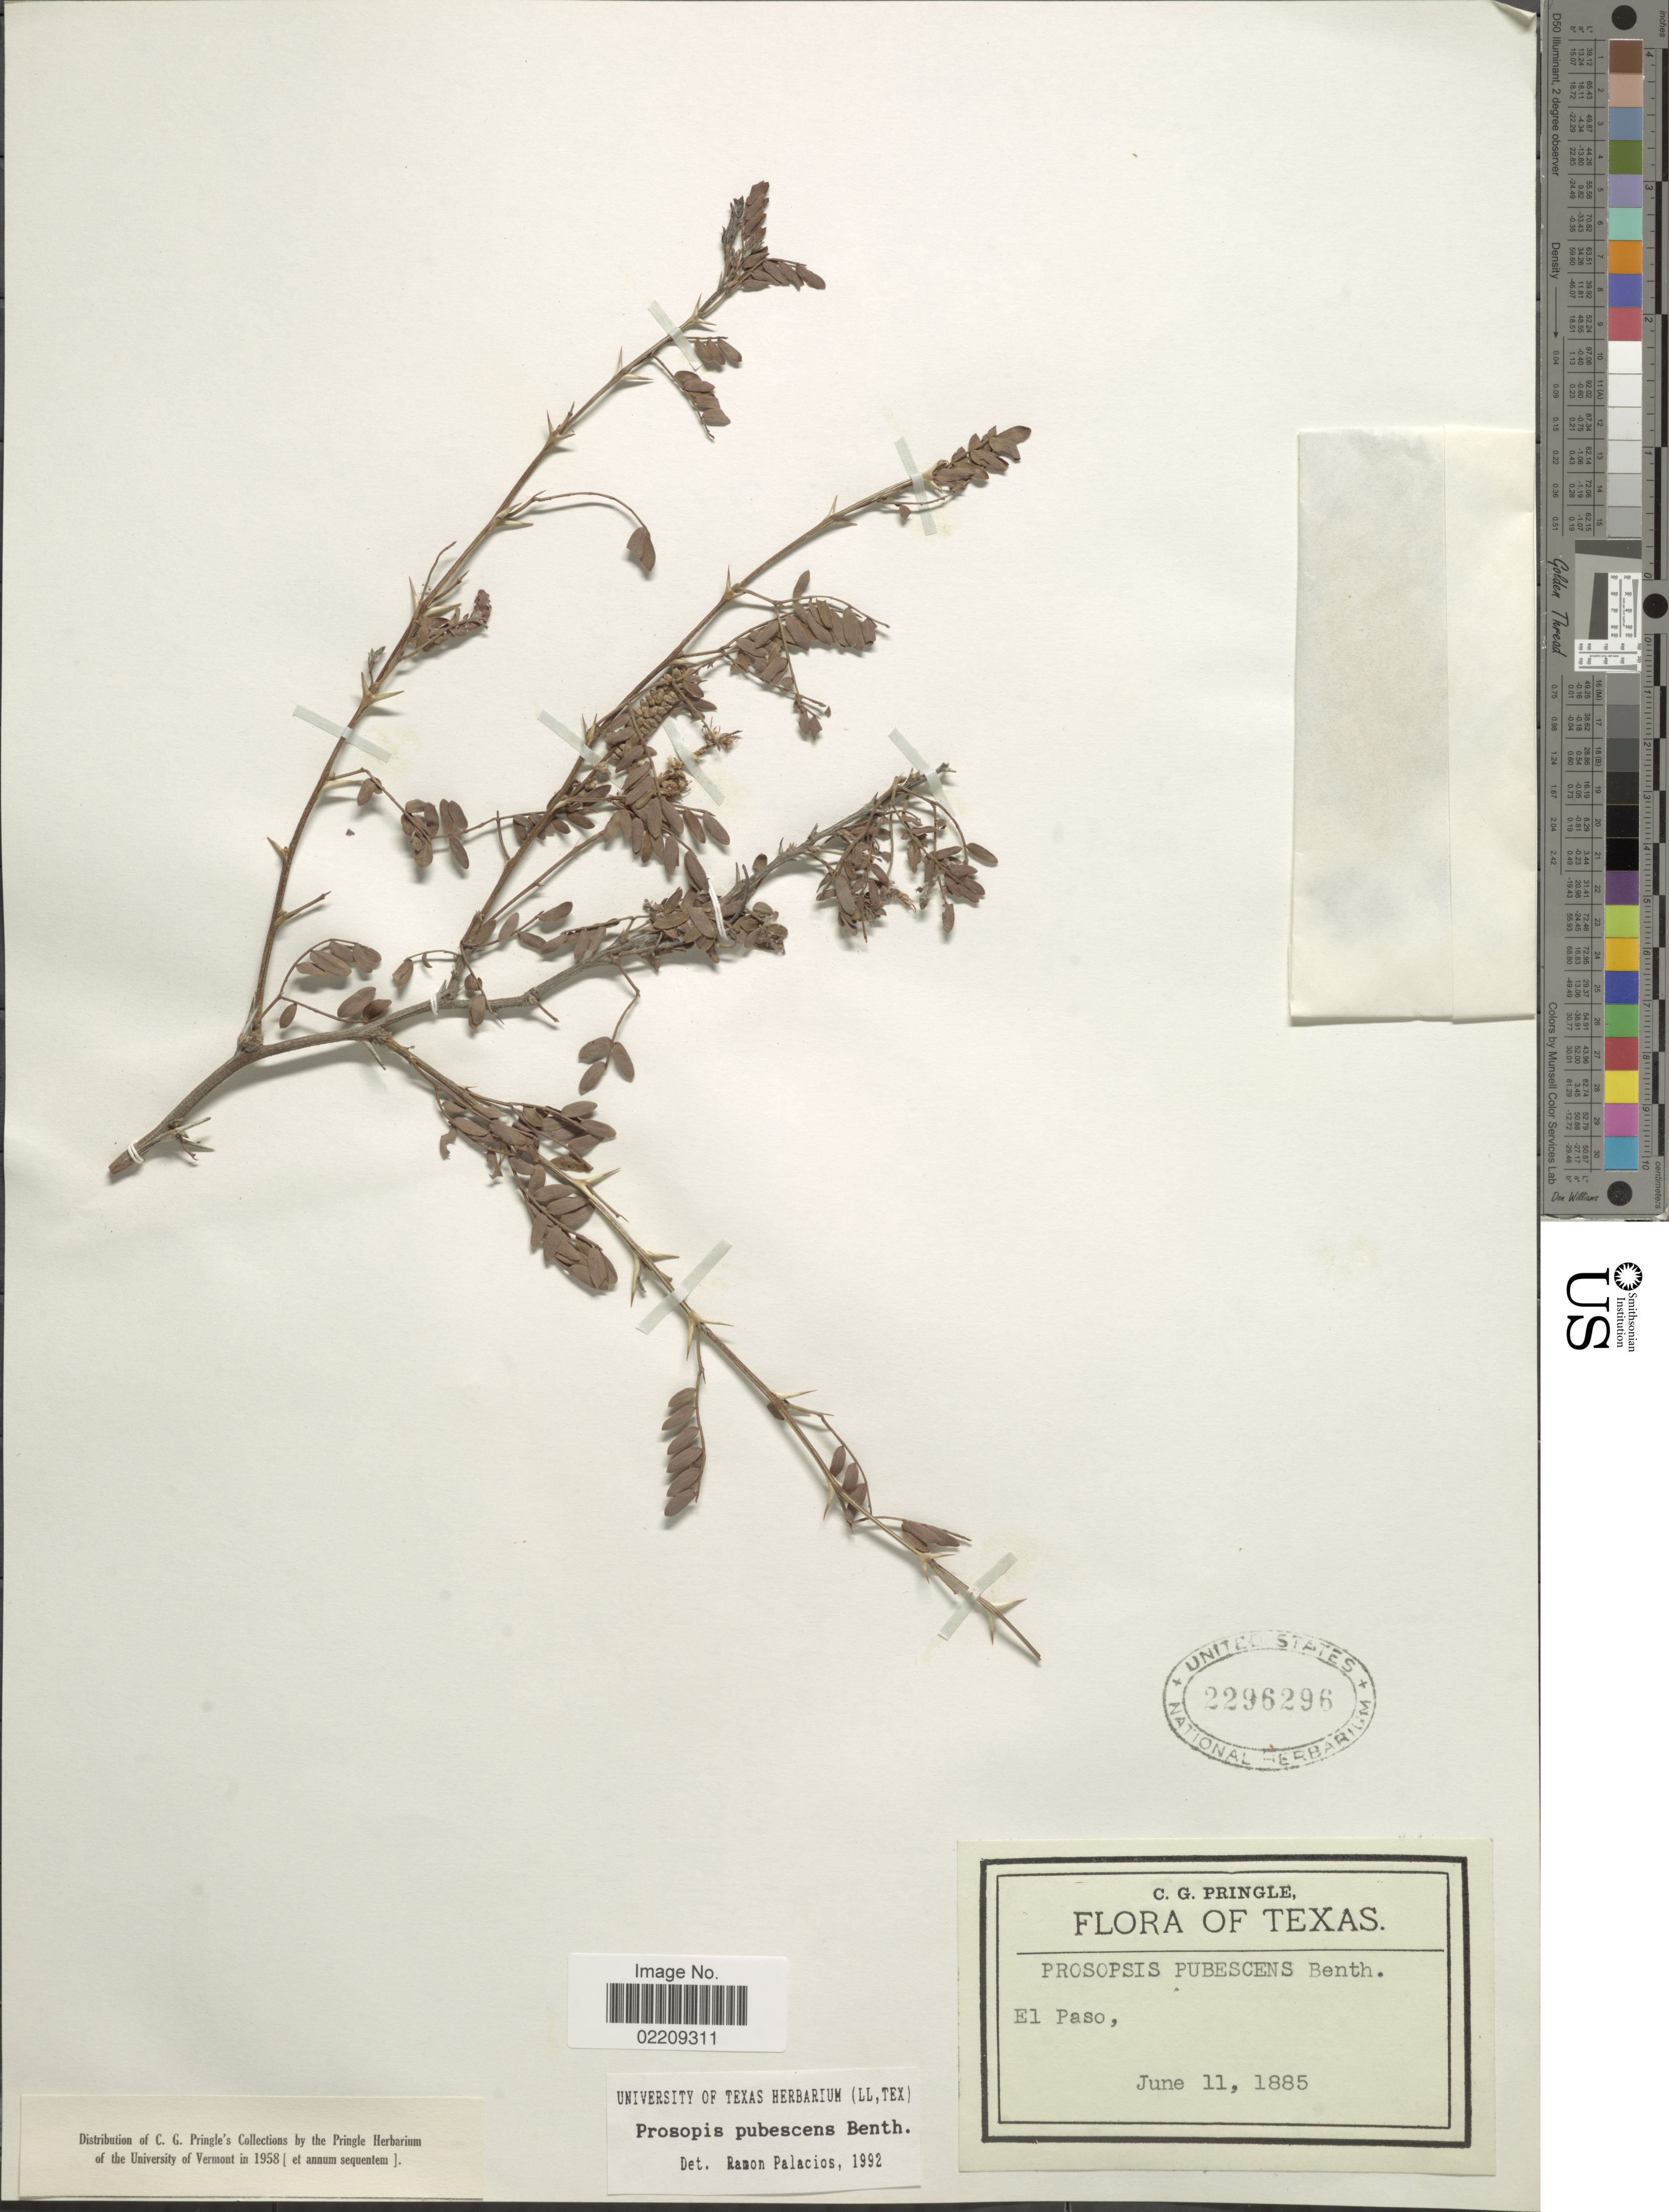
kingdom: Plantae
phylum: Tracheophyta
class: Magnoliopsida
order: Fabales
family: Fabaceae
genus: Strombocarpa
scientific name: Strombocarpa pubescens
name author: (Benth.) A. Gray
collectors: C. G. Pringle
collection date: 1885-06-11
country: United States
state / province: Texas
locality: El Paso.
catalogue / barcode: US 2296296